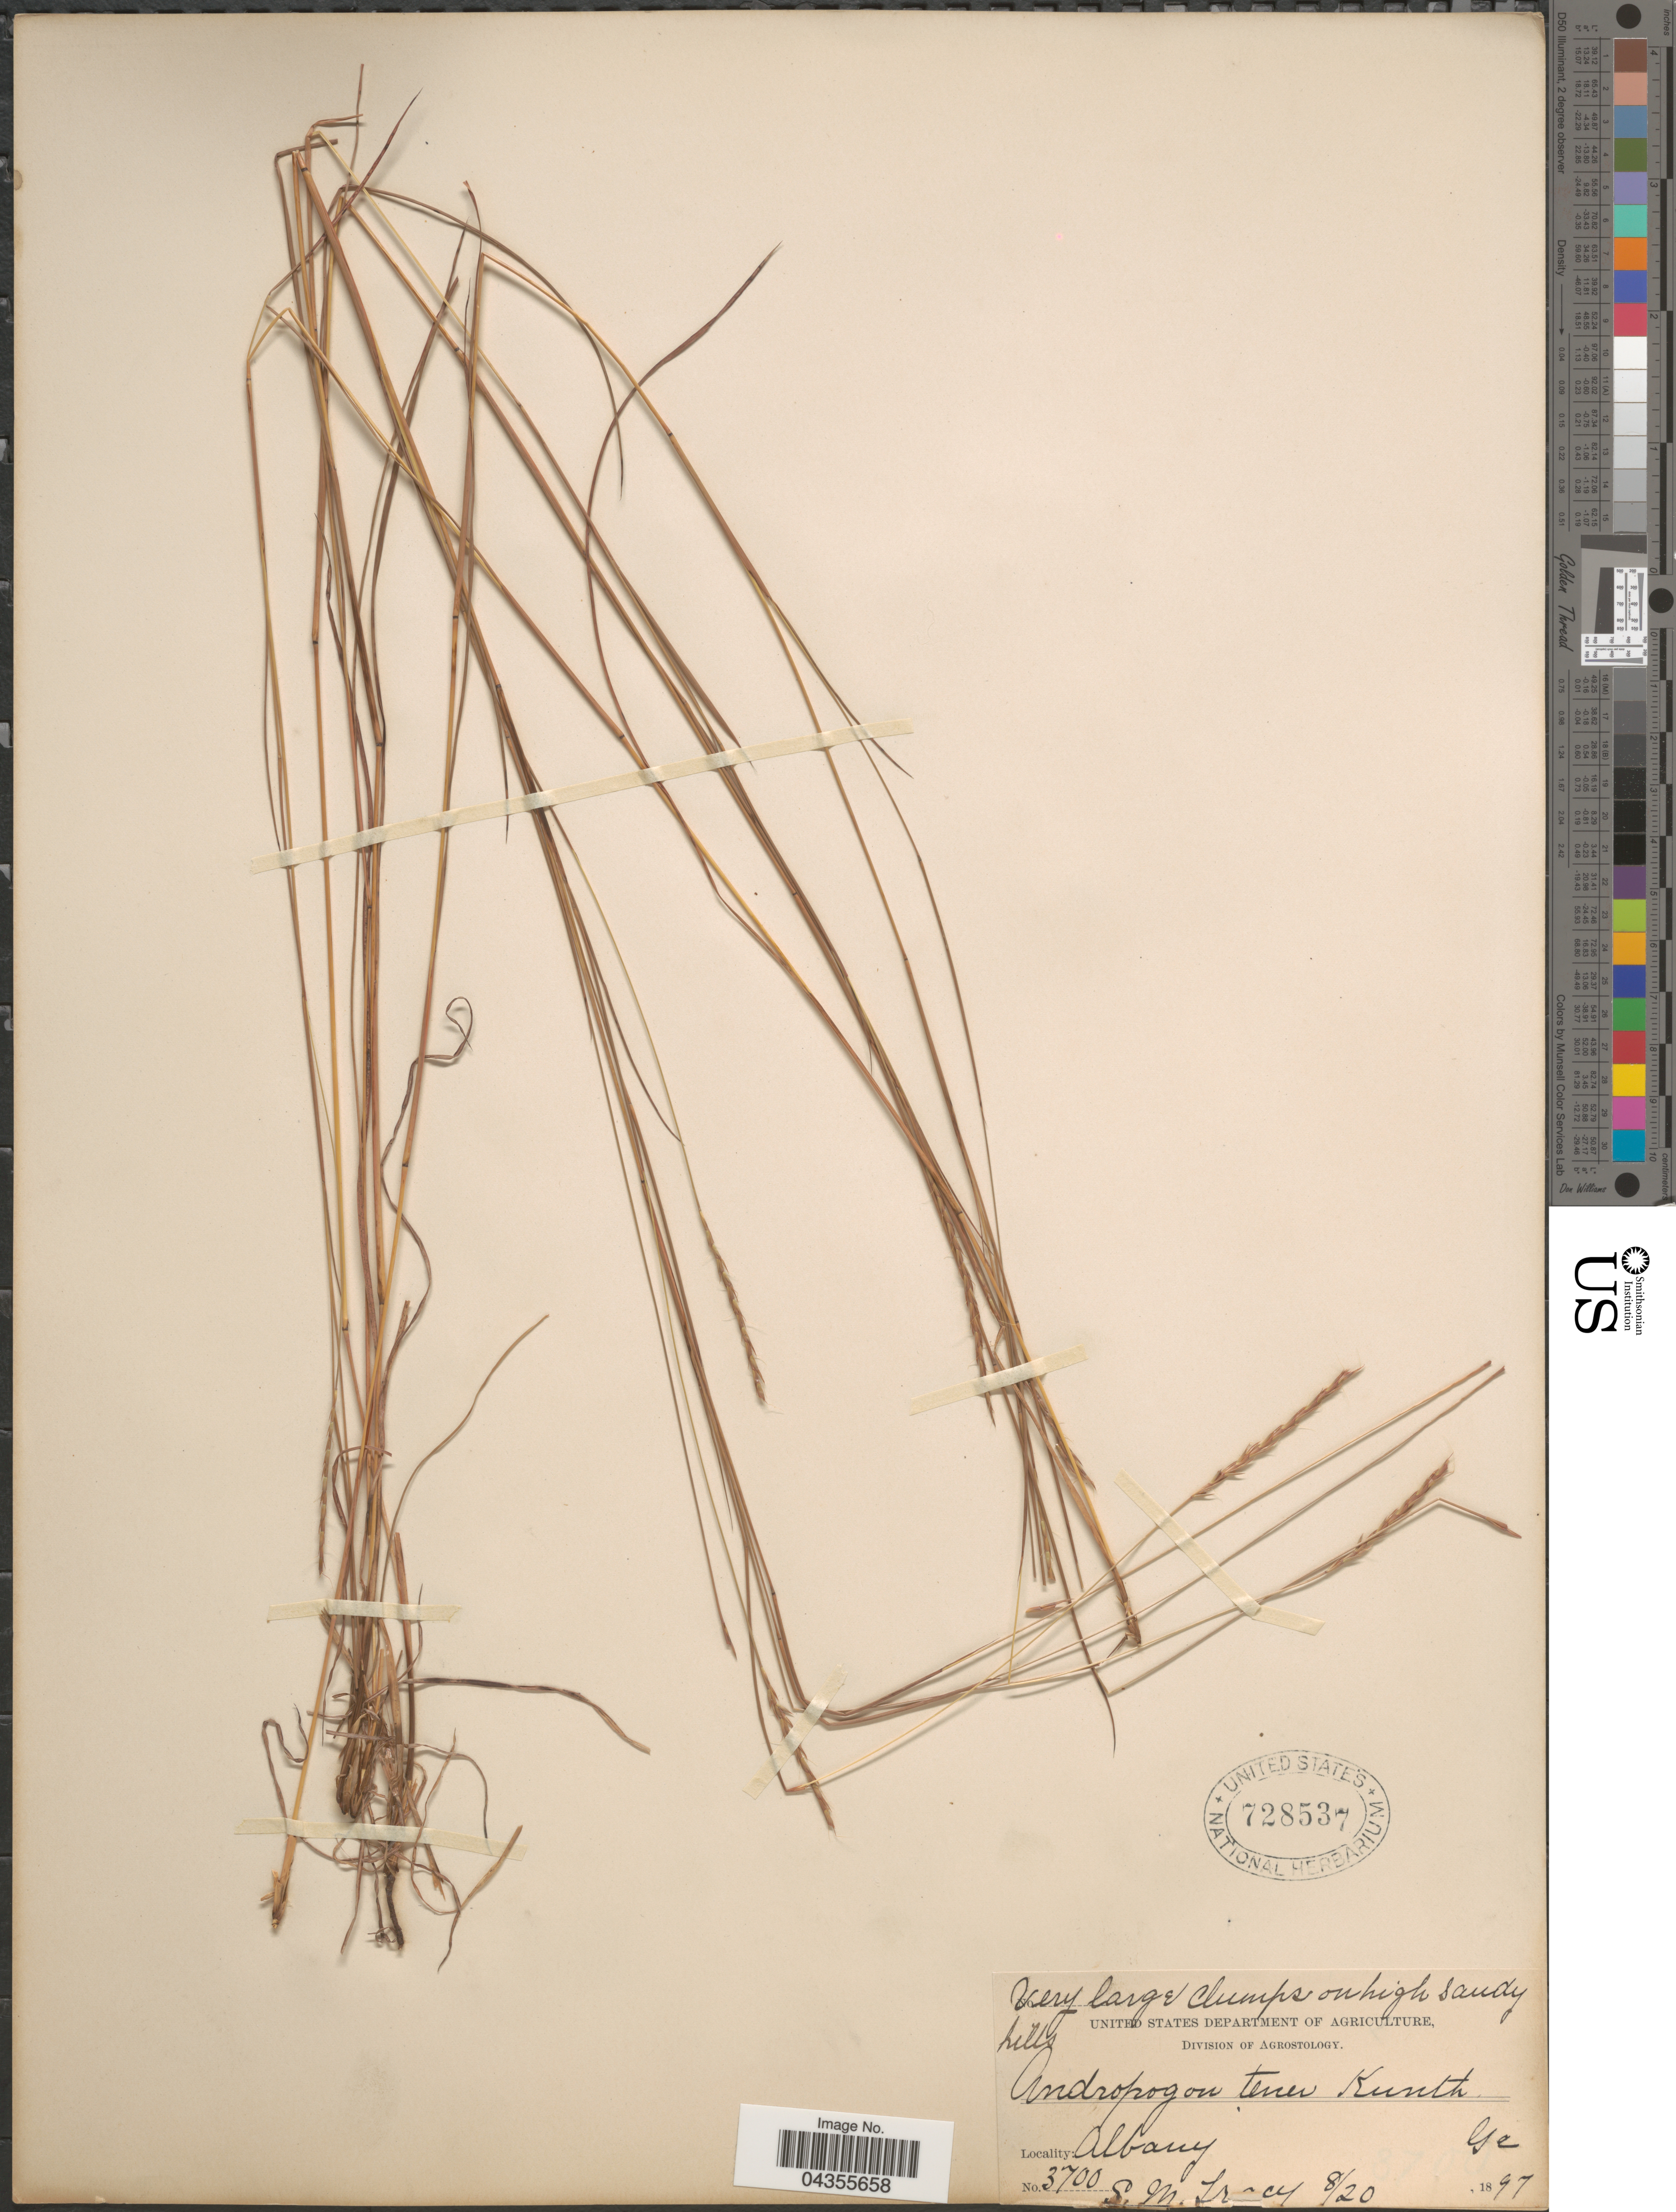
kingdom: Plantae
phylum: Tracheophyta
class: Liliopsida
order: Poales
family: Poaceae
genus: Schizachyrium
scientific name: Schizachyrium tenerum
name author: Nees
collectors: S. M. Tracy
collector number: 3700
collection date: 1897-08-20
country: United States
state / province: Georgia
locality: Albany.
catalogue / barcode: US 728537